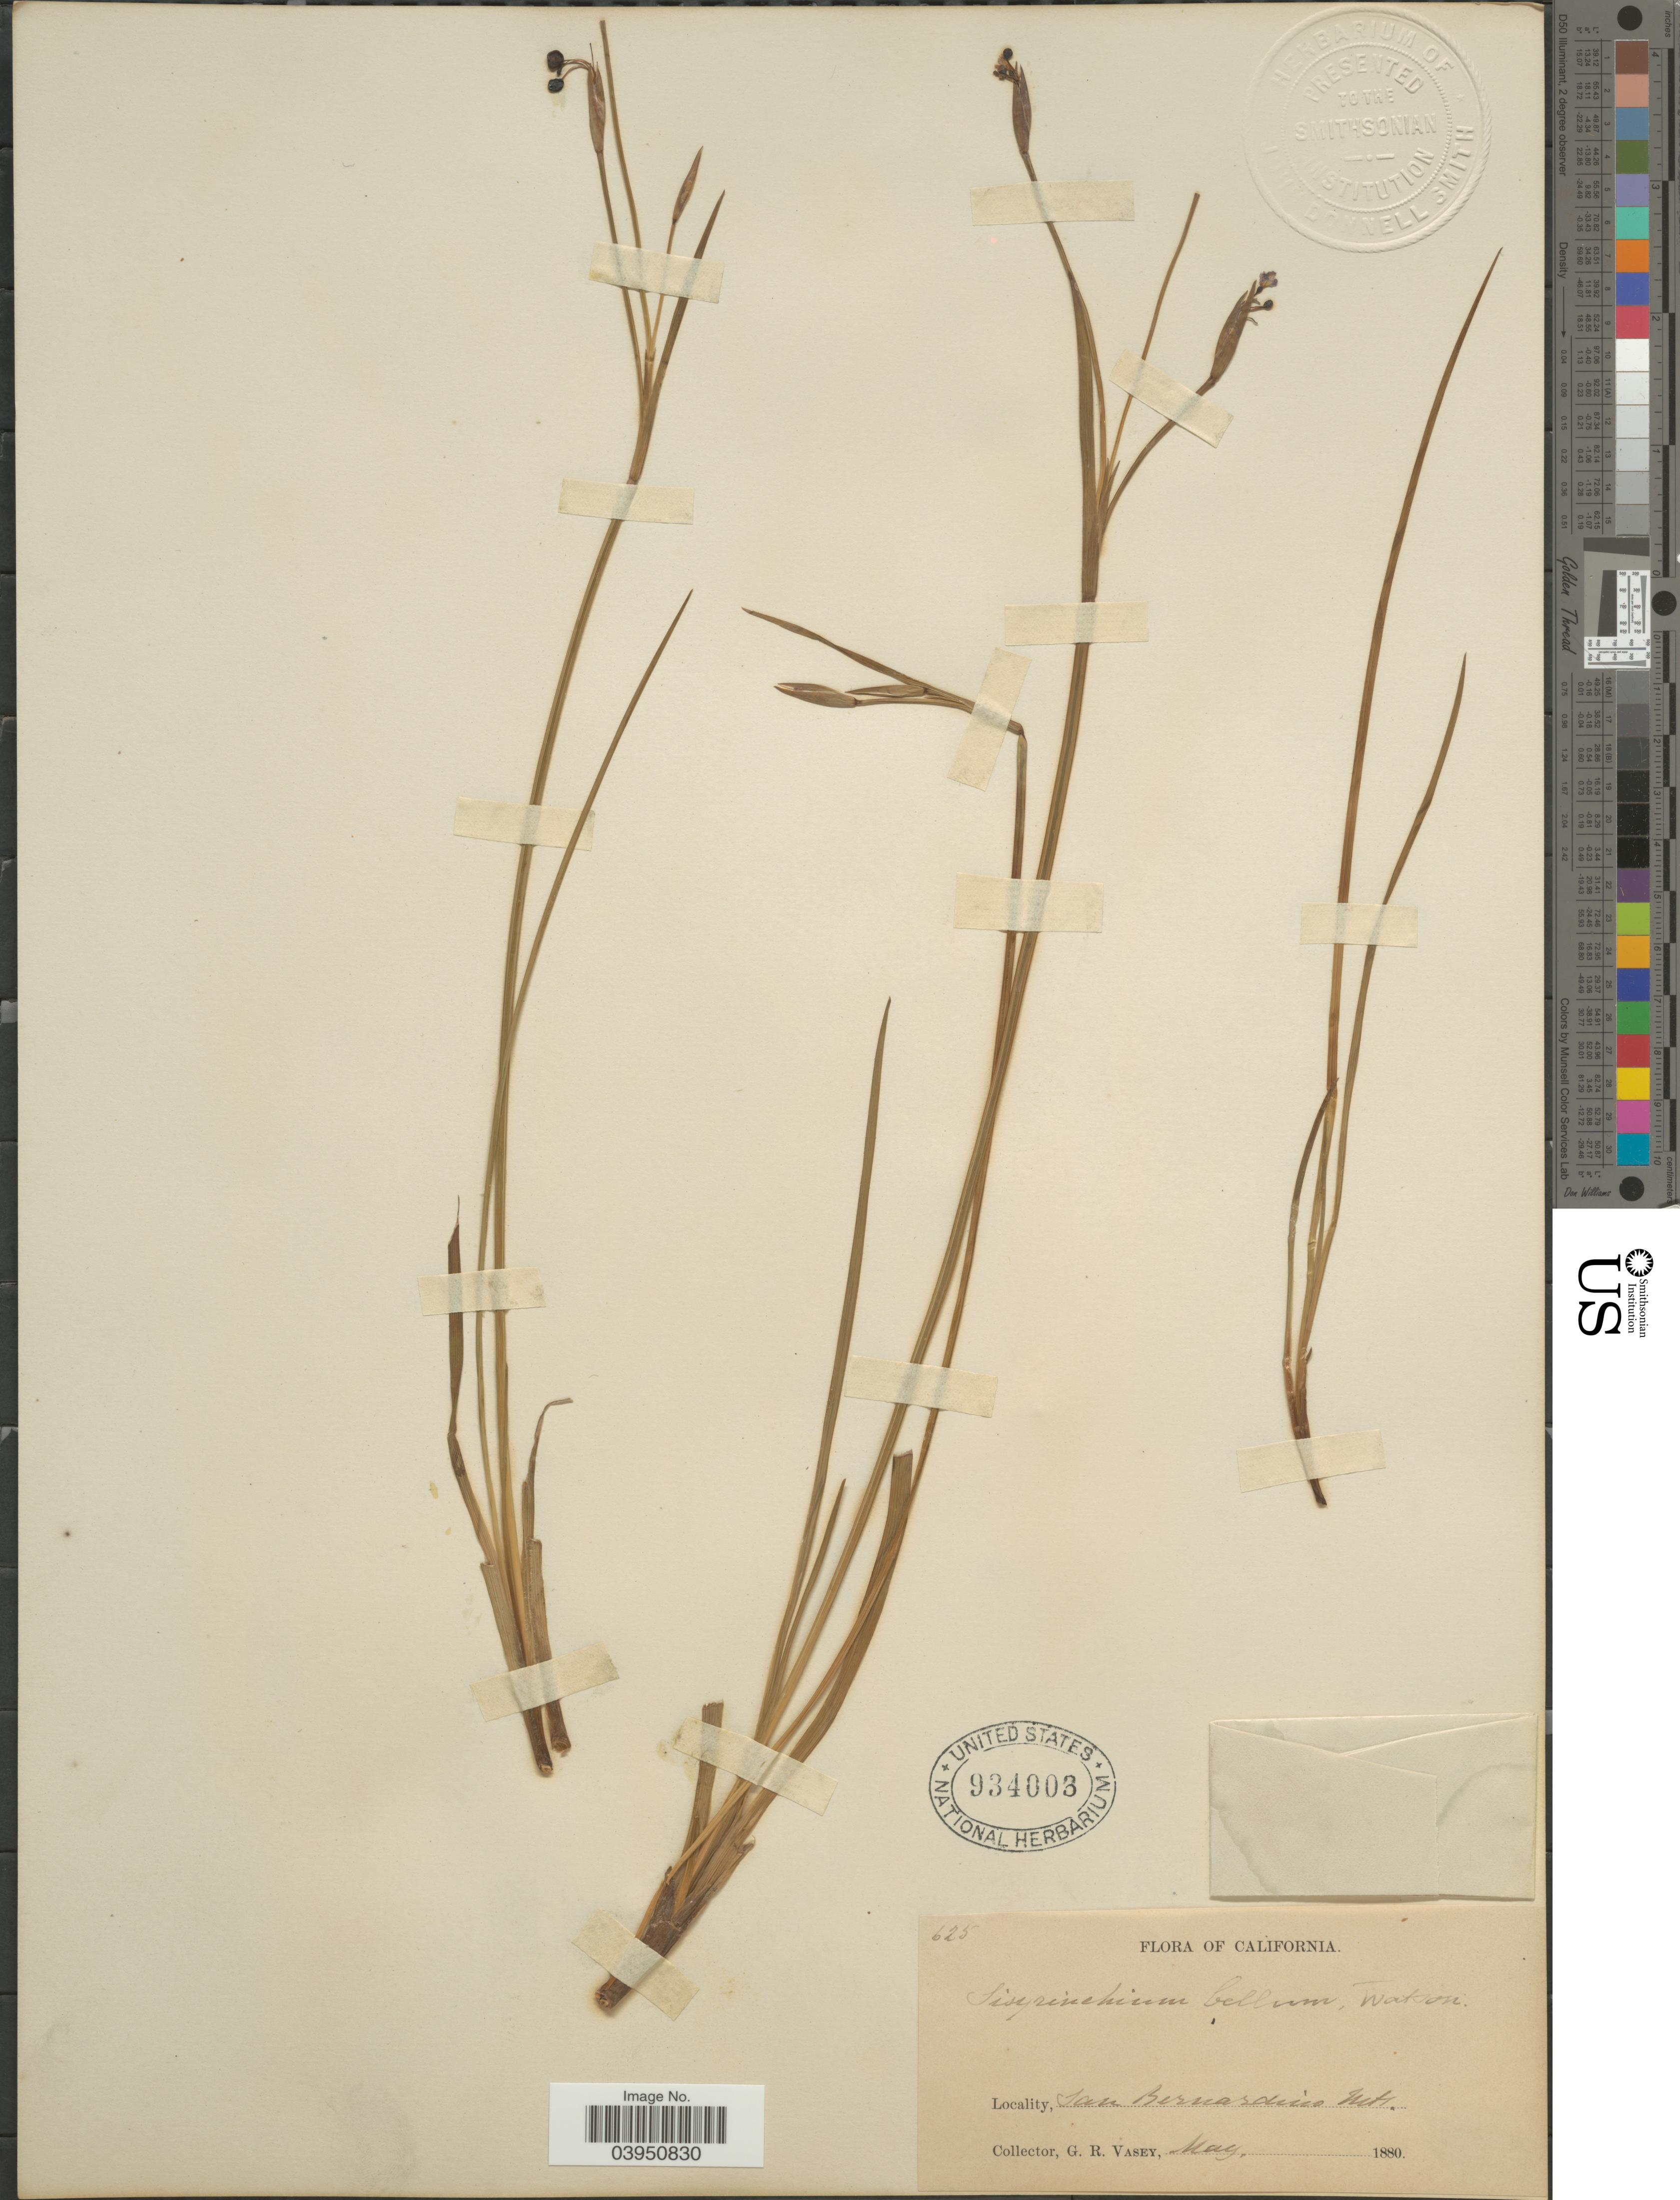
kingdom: Plantae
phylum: Tracheophyta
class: Liliopsida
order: Asparagales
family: Iridaceae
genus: Sisyrinchium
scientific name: Sisyrinchium eastwoodiae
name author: E.P. Bicknell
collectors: G. R. Vasey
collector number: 625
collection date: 1880-05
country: United States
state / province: California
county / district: San Bernardino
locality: San bernardino Mts.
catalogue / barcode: US 934003